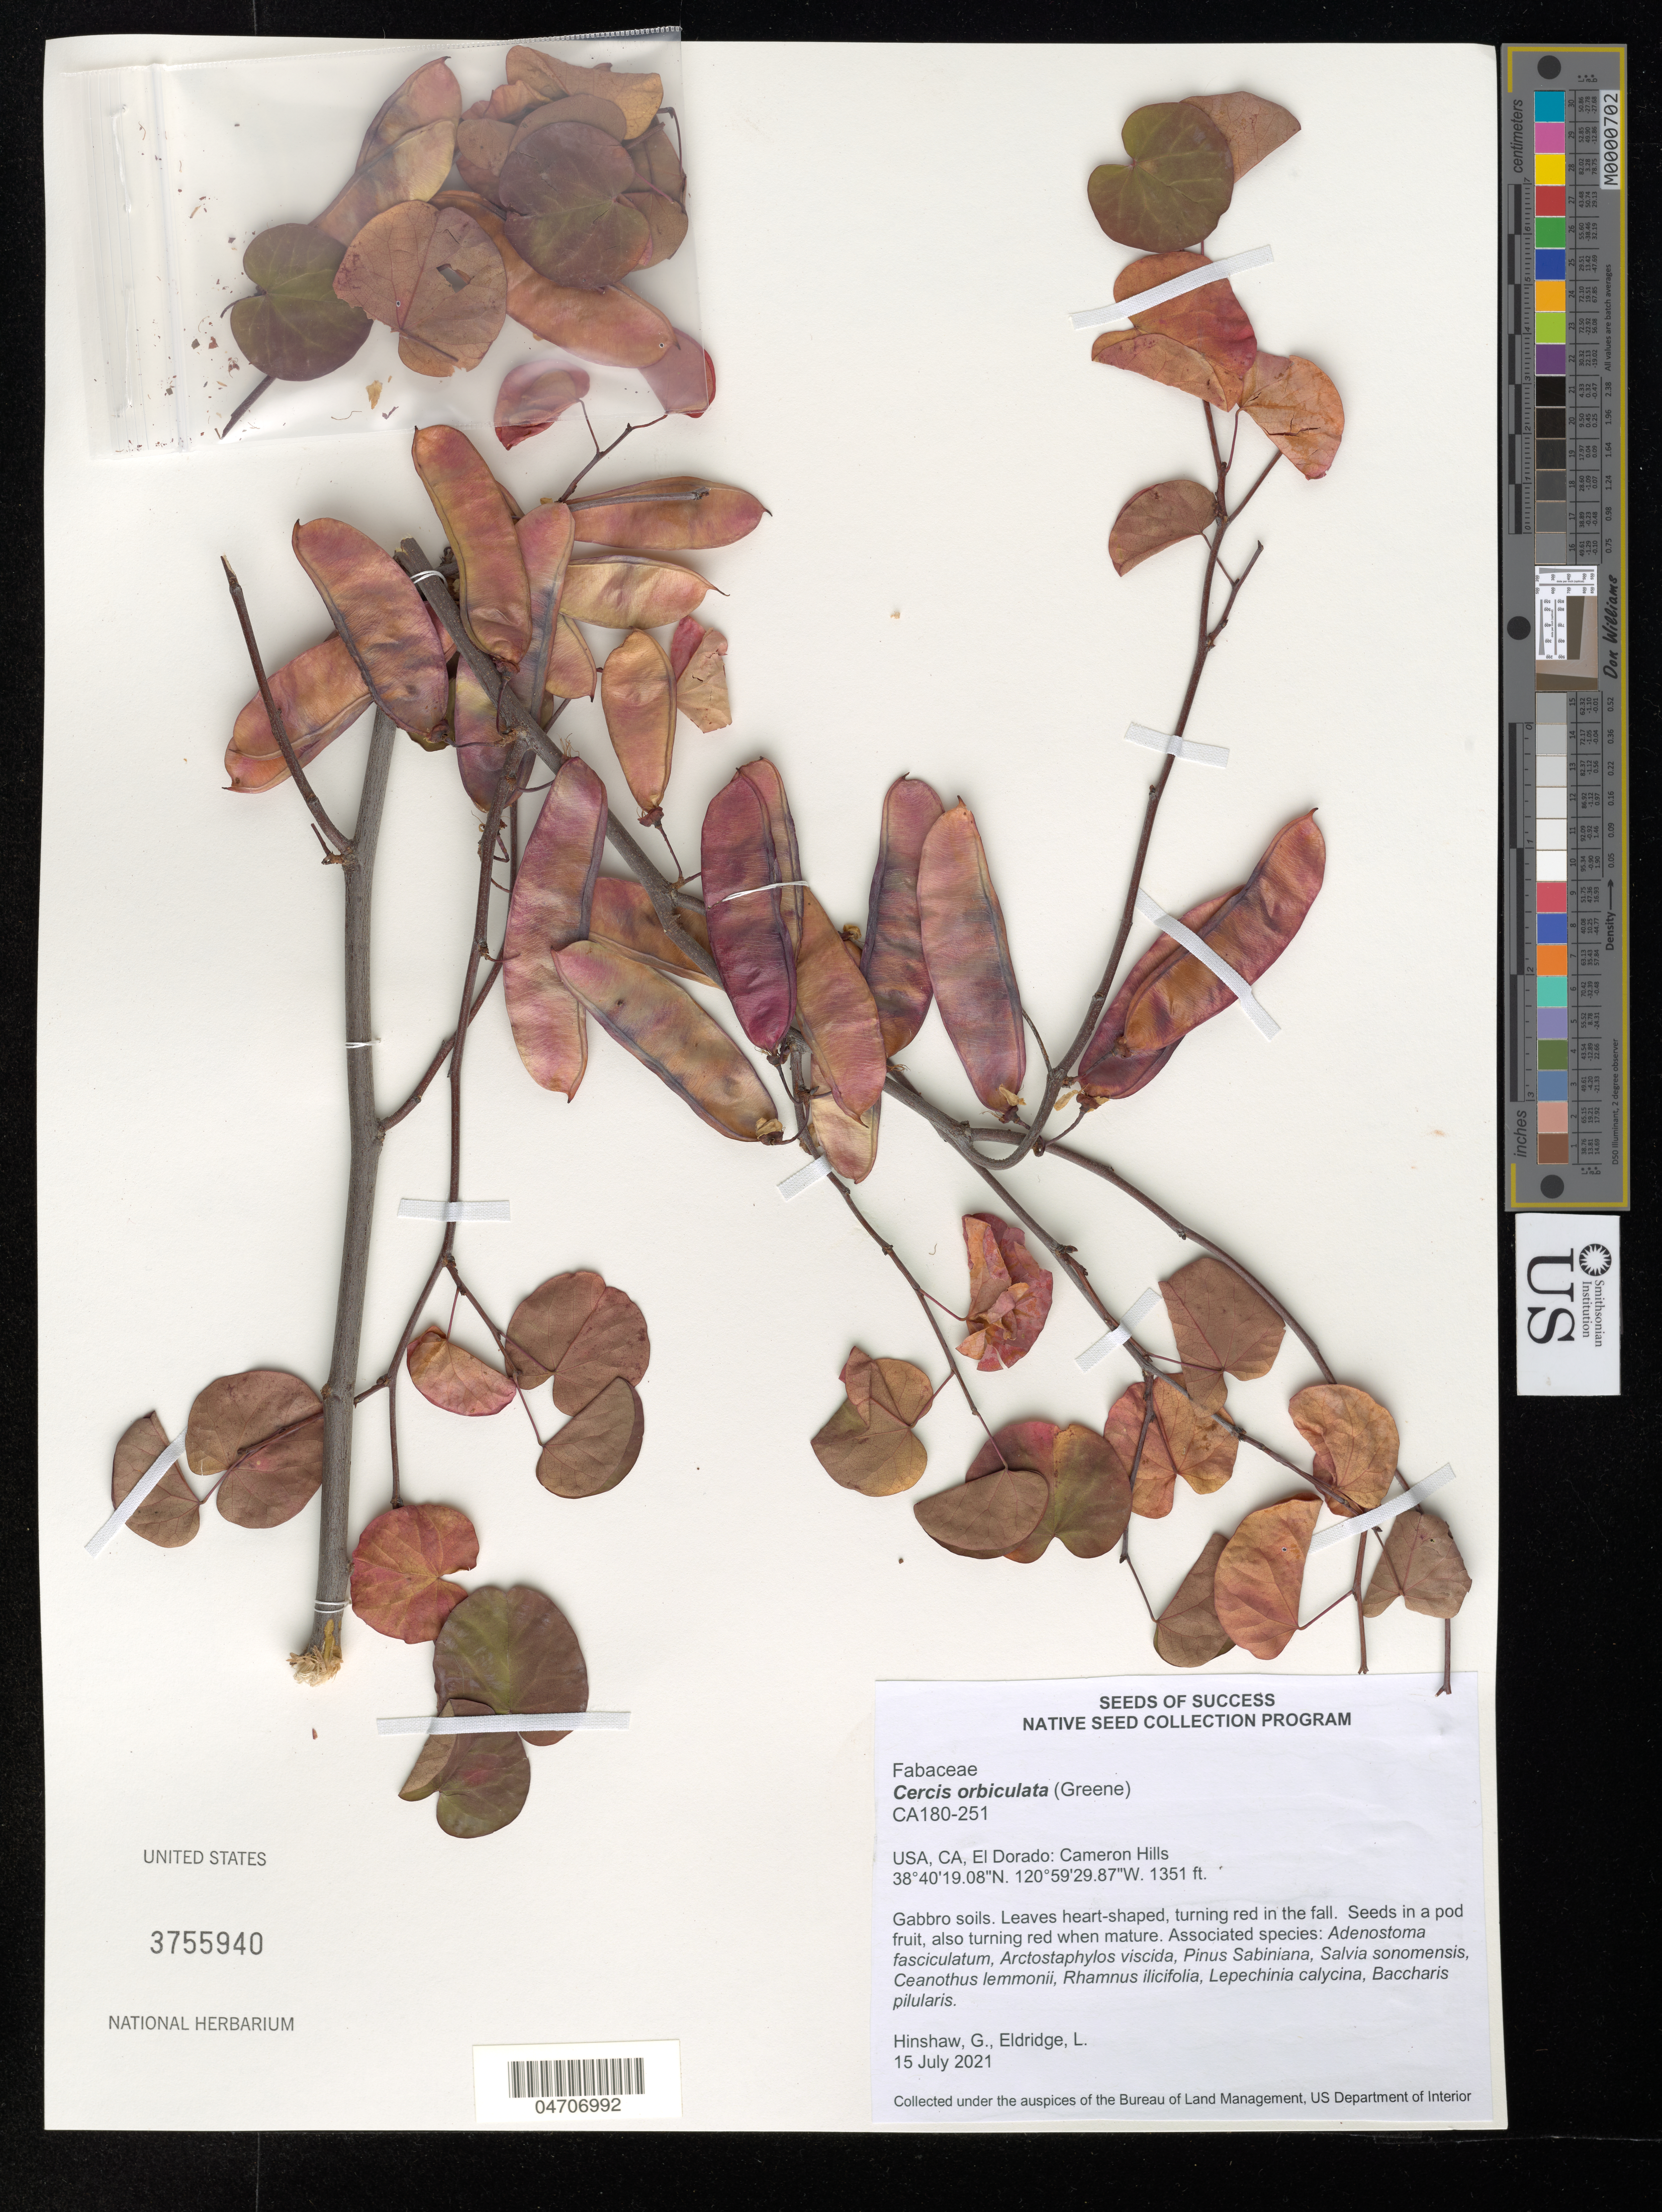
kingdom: Plantae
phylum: Tracheophyta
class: Magnoliopsida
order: Fabales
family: Fabaceae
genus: Cercis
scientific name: Cercis orbiculata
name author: Greene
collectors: G. Hinshaw & D. A'lessandro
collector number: CA180-251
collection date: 2021-07-15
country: United States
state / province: California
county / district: El Dorado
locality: El Dorado: Cameron Hills.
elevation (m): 412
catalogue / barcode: US 3755940